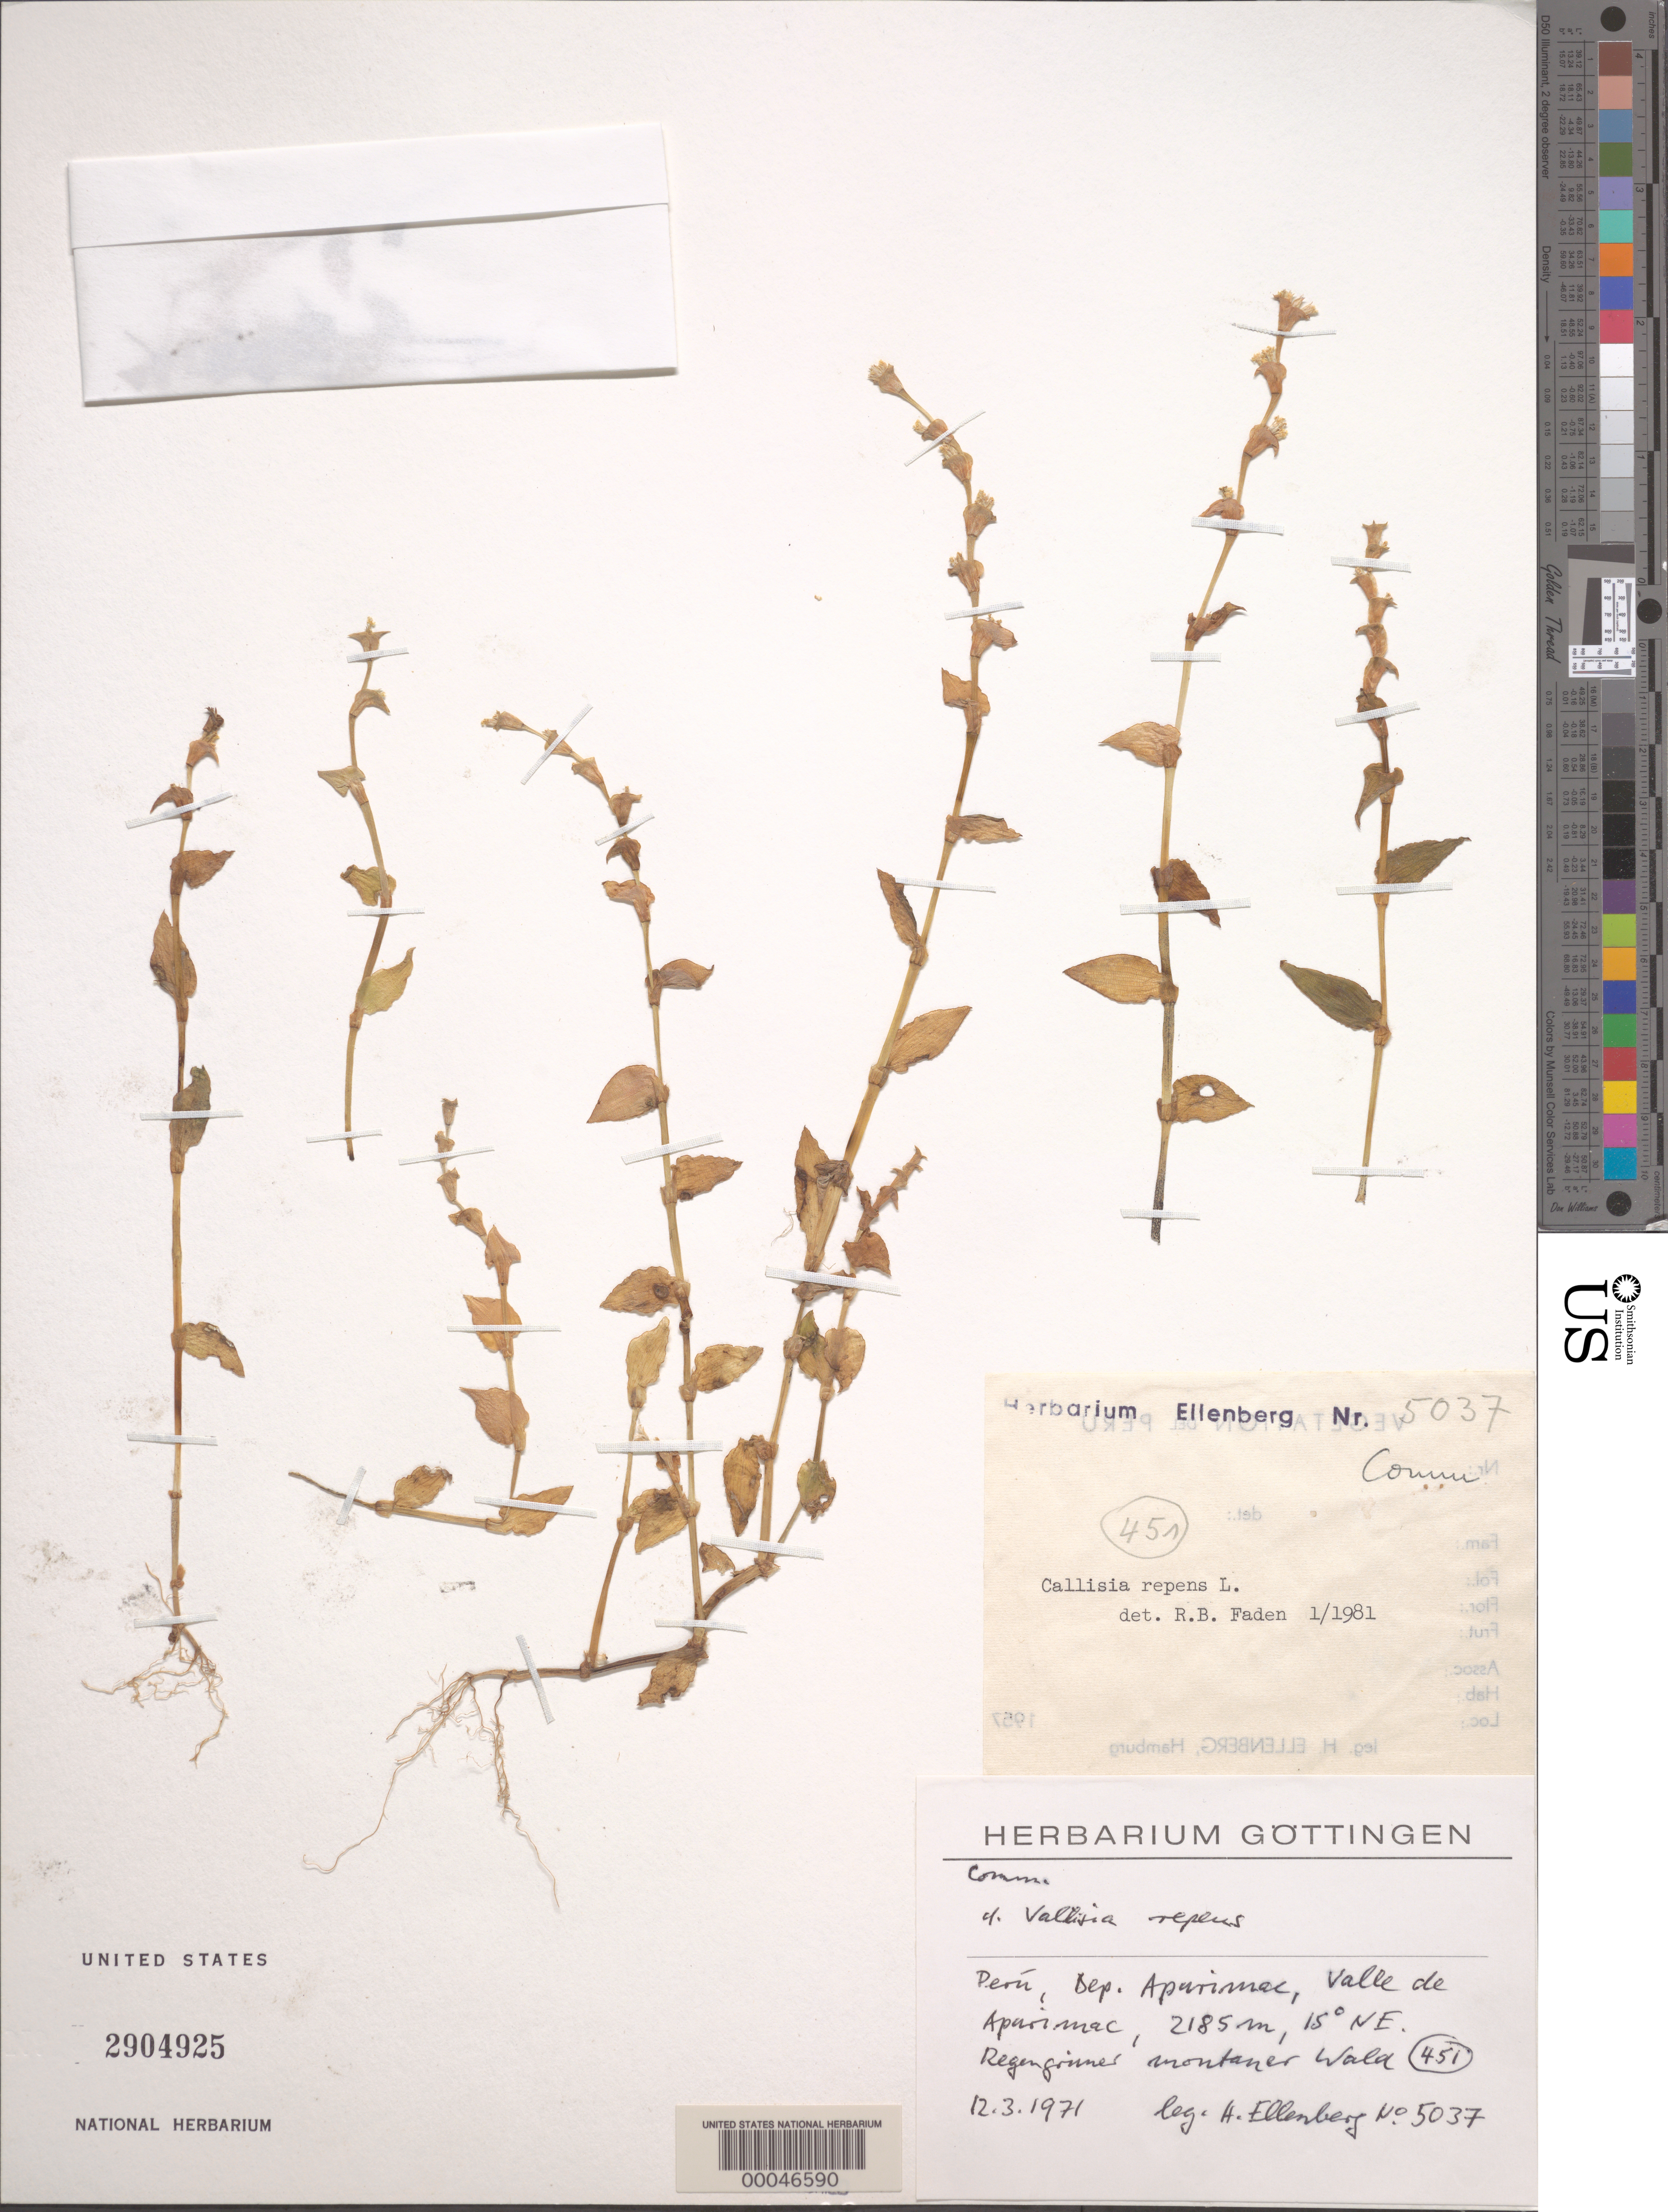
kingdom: Plantae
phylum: Tracheophyta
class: Liliopsida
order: Commelinales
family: Commelinaceae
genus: Callisia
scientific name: Callisia repens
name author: (Jacq.) L.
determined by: Faden, Robert B., (US), Smithsonian Institution - National Museum of Natural History (UNITED STATES)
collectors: H. Ellenberg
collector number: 5037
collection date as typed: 12 Mar 1971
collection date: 1971-03-12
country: Peru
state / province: Apurímac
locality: Valle de Apurímac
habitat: Mountain forest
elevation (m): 2185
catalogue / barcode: US 2904925